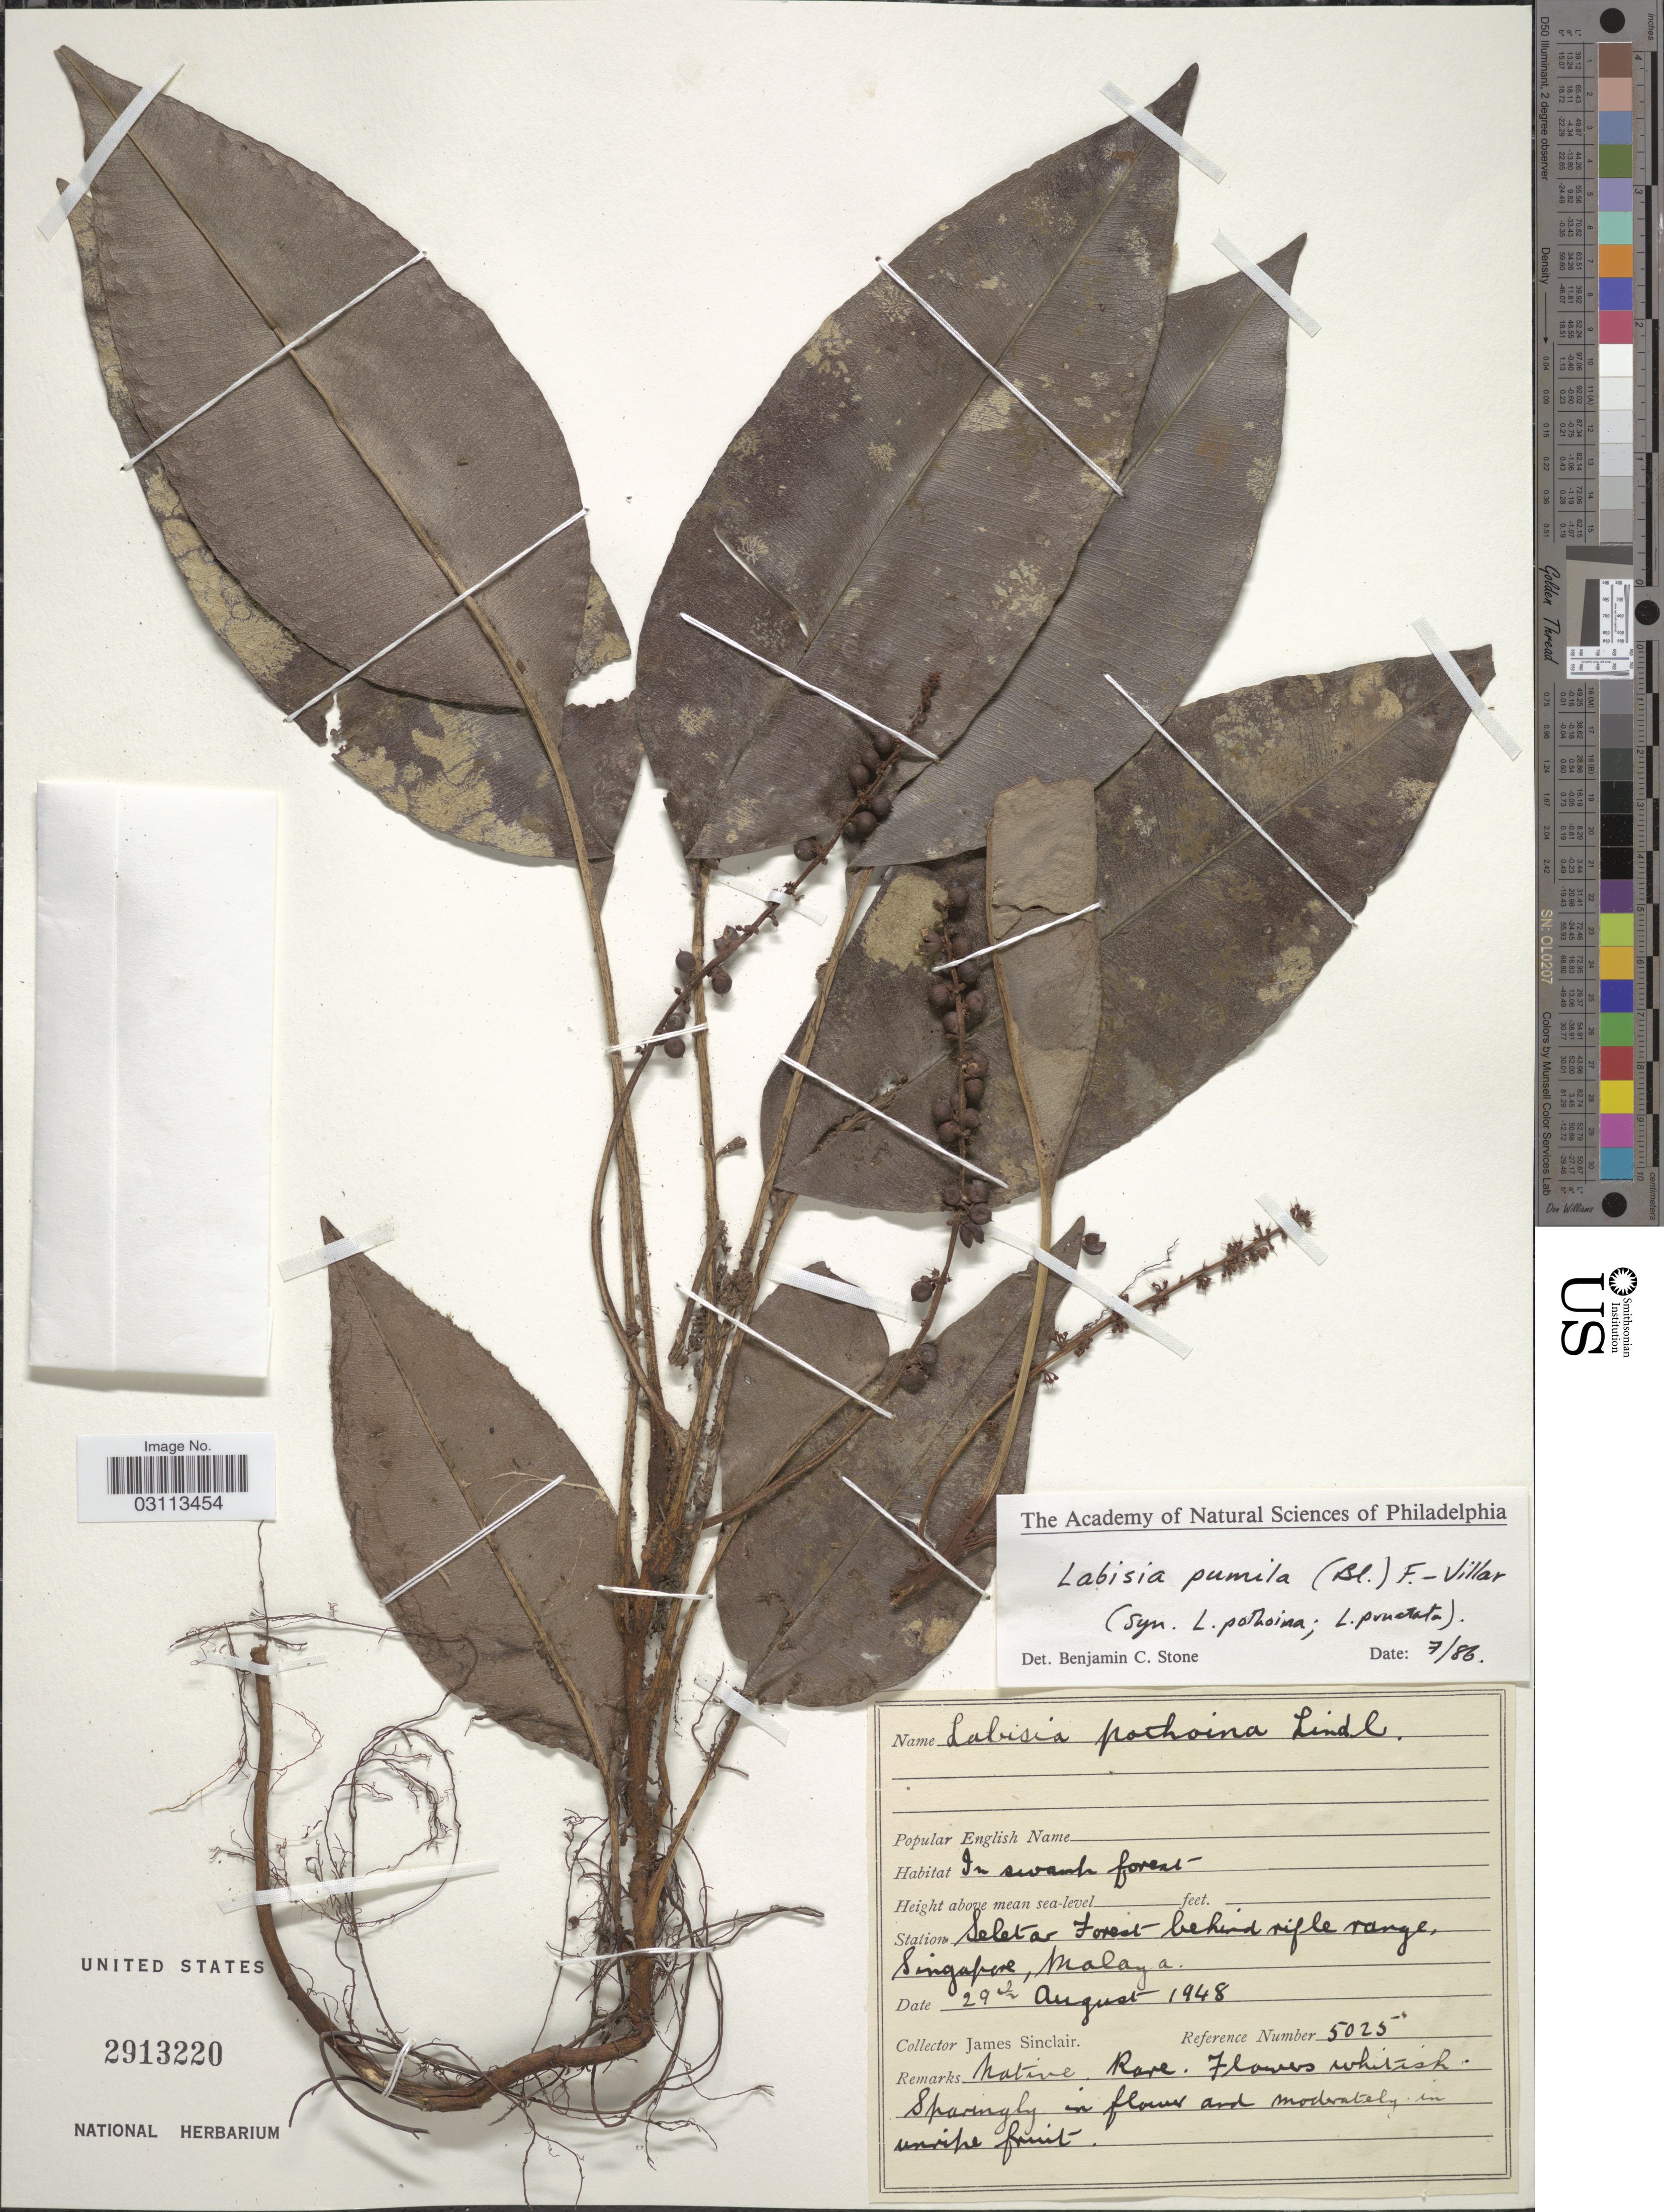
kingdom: Plantae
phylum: Tracheophyta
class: Magnoliopsida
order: Ericales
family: Primulaceae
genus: Labisia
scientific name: Labisia pumila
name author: (Blume) Fern.-Vill.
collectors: J. Sinclair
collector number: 5025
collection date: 1948-08-29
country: Singapore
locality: Station Seletar Forest behind rifle range, Malaya.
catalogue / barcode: US 2913220